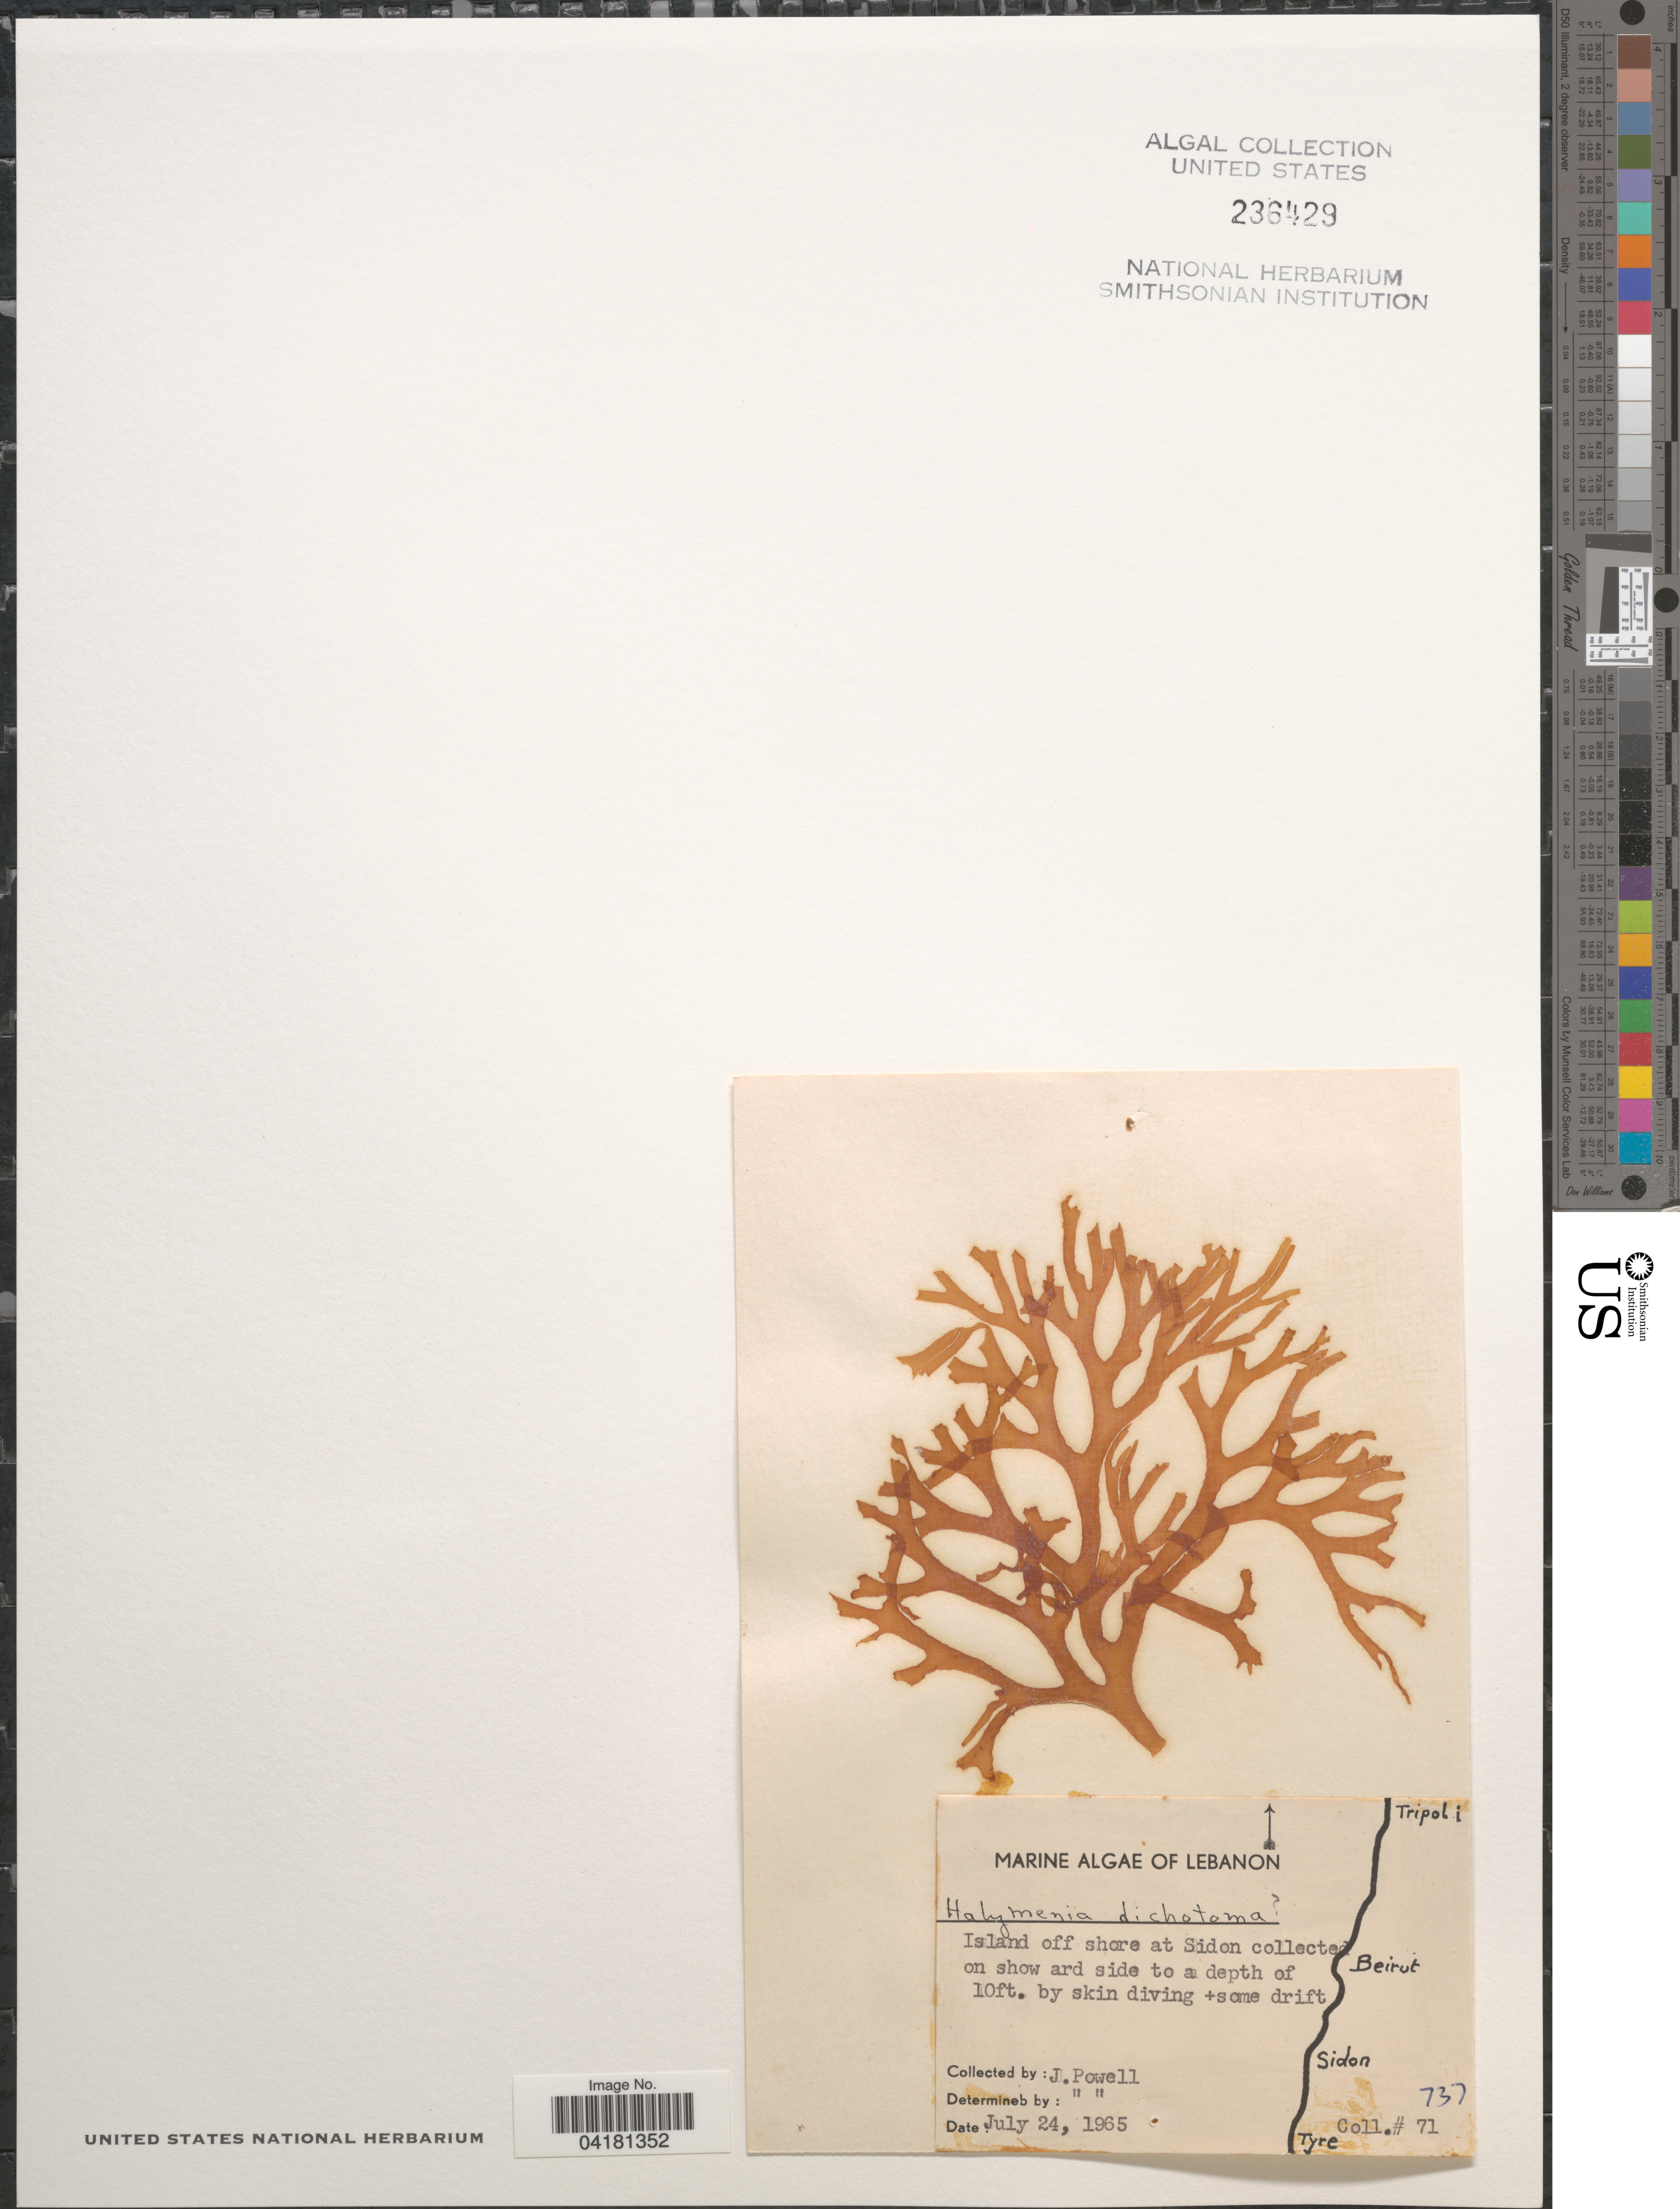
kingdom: Plantae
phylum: Rhodophyta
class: Florideophyceae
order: Sebdeniales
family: Sebdeniaceae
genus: Sebdenia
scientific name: Sebdenia dichotoma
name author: Berthold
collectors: J. Powell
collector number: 71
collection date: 1965-07-24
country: Lebanon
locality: Island off shore at Sidon.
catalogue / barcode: US 236429